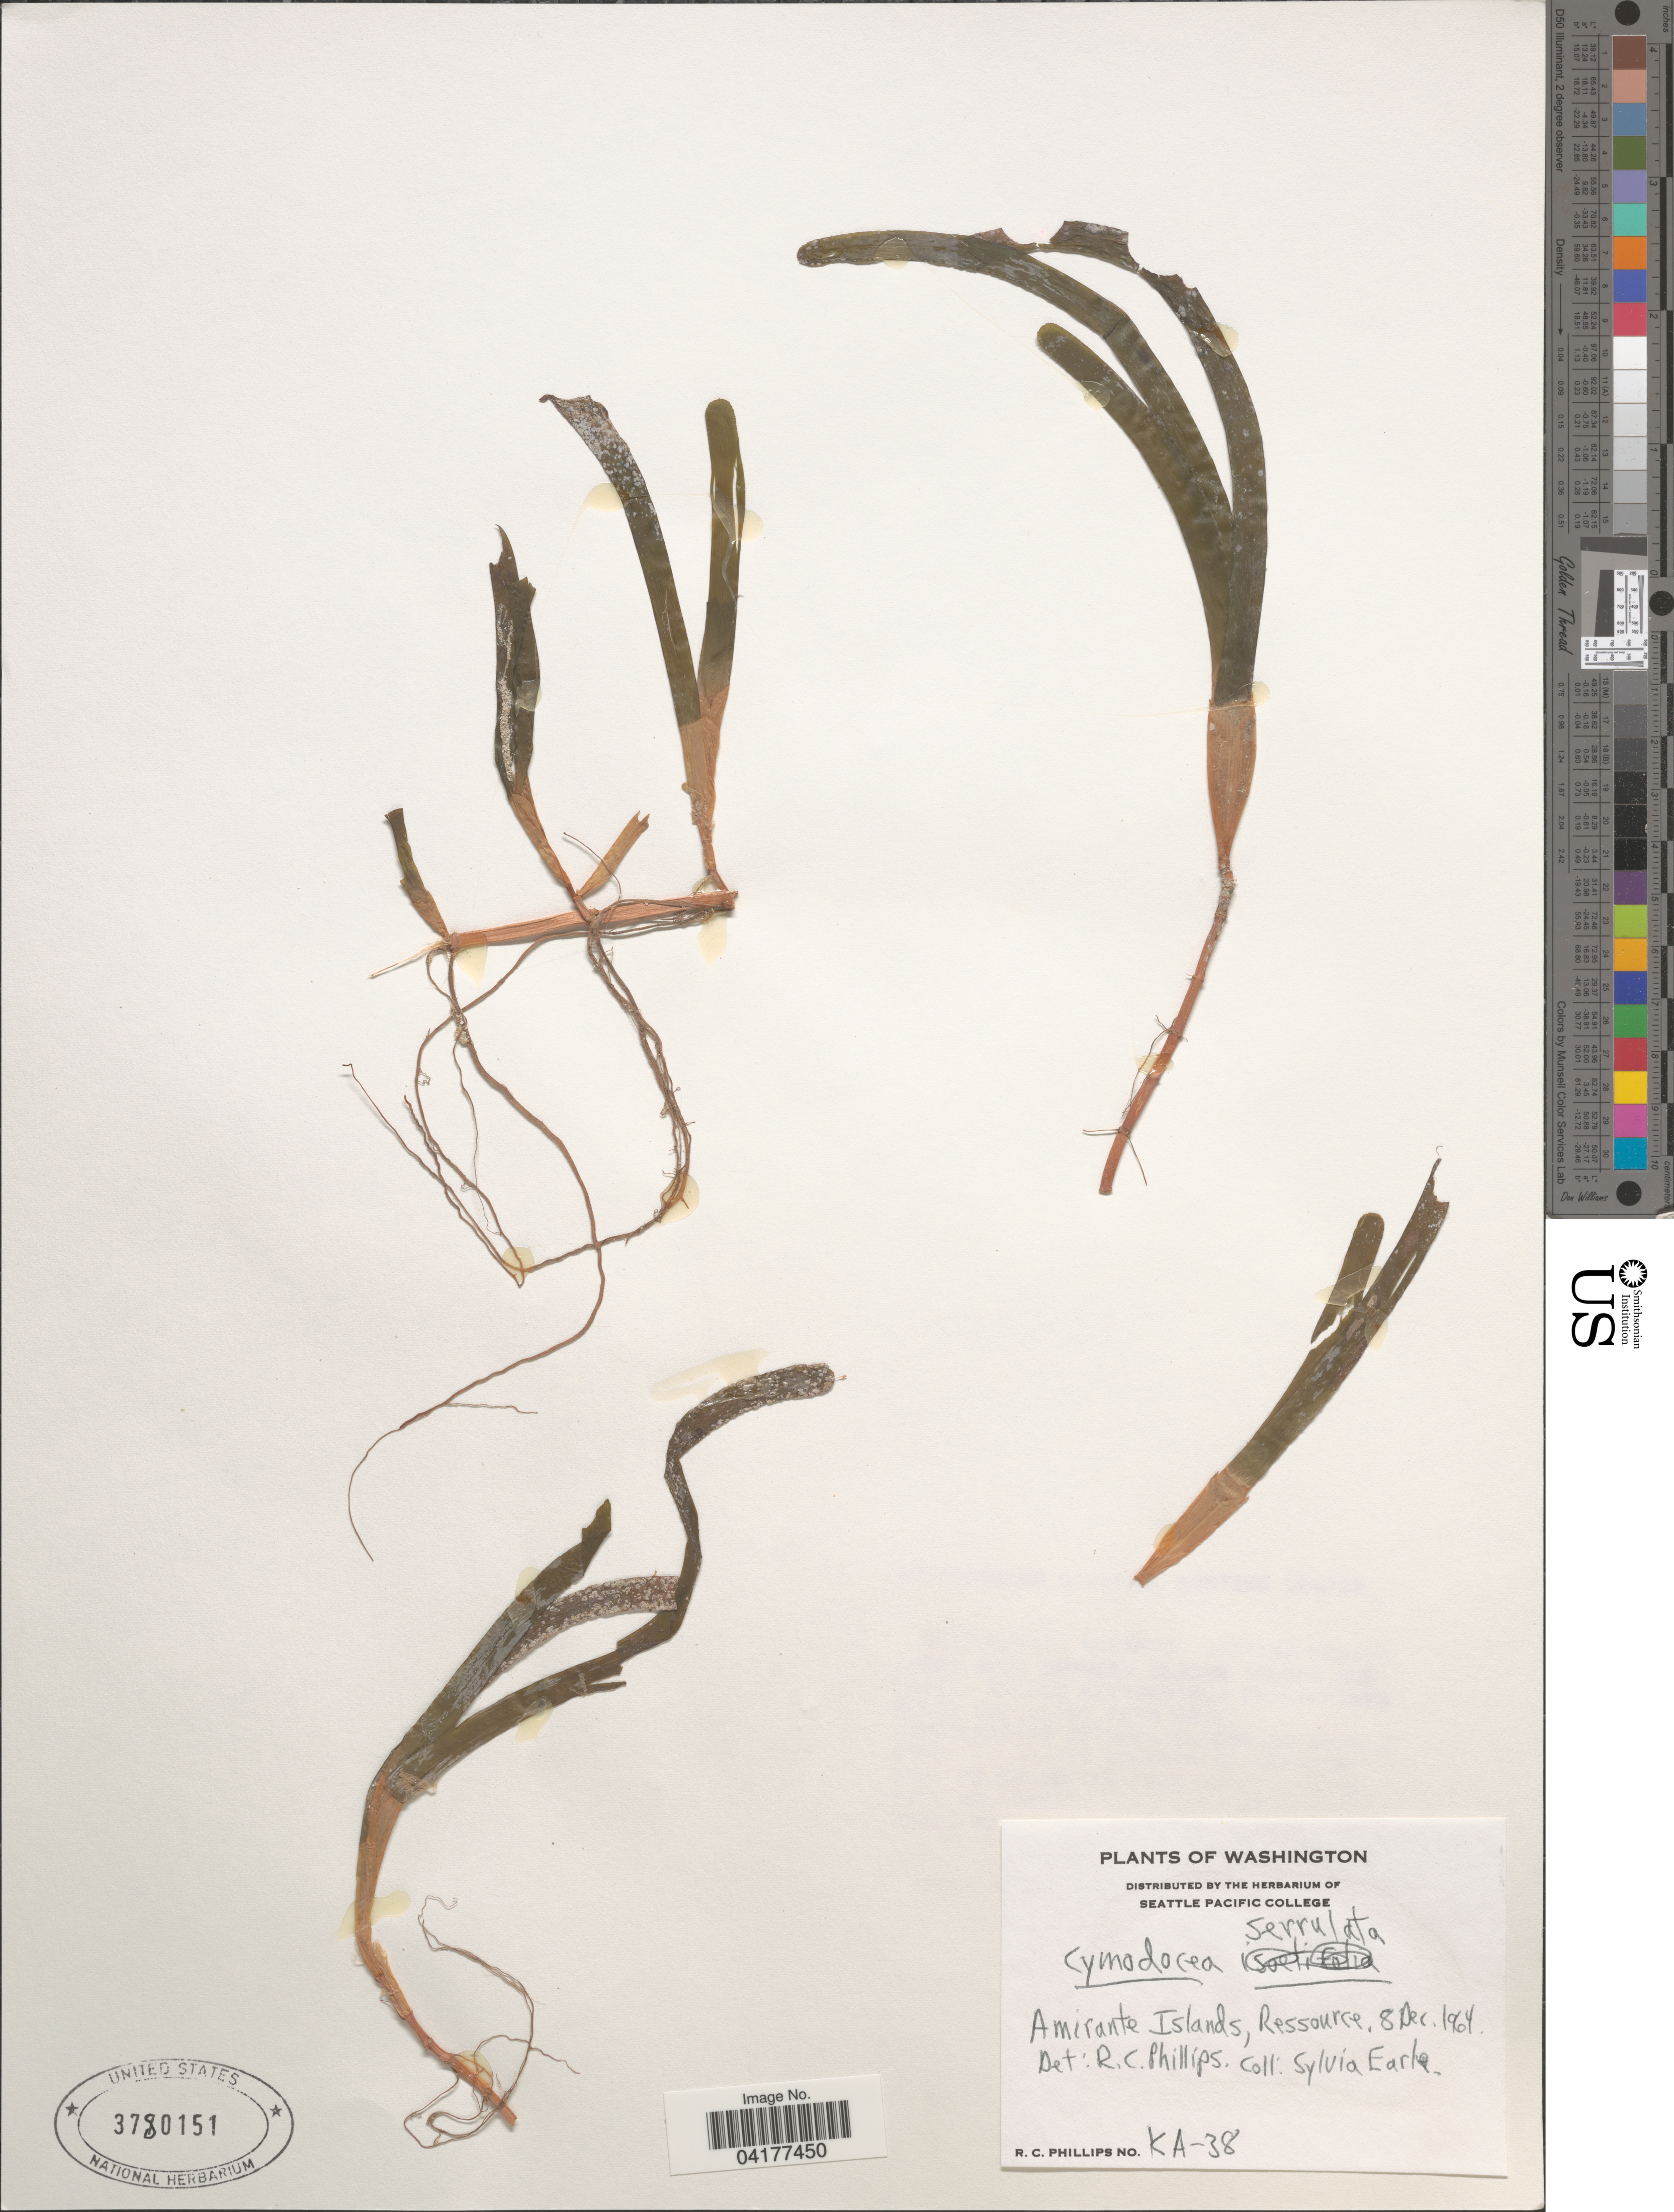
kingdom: Plantae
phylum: Tracheophyta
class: Liliopsida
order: Alismatales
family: Cymodoceaceae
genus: Cymodocea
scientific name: Cymodocea serrulata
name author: (R. Br.) Magnus & Ashers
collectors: S. A. Earle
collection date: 1964-12-08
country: Seychelles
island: Ressource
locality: Amirante Islands, Ressource.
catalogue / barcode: US 3780151